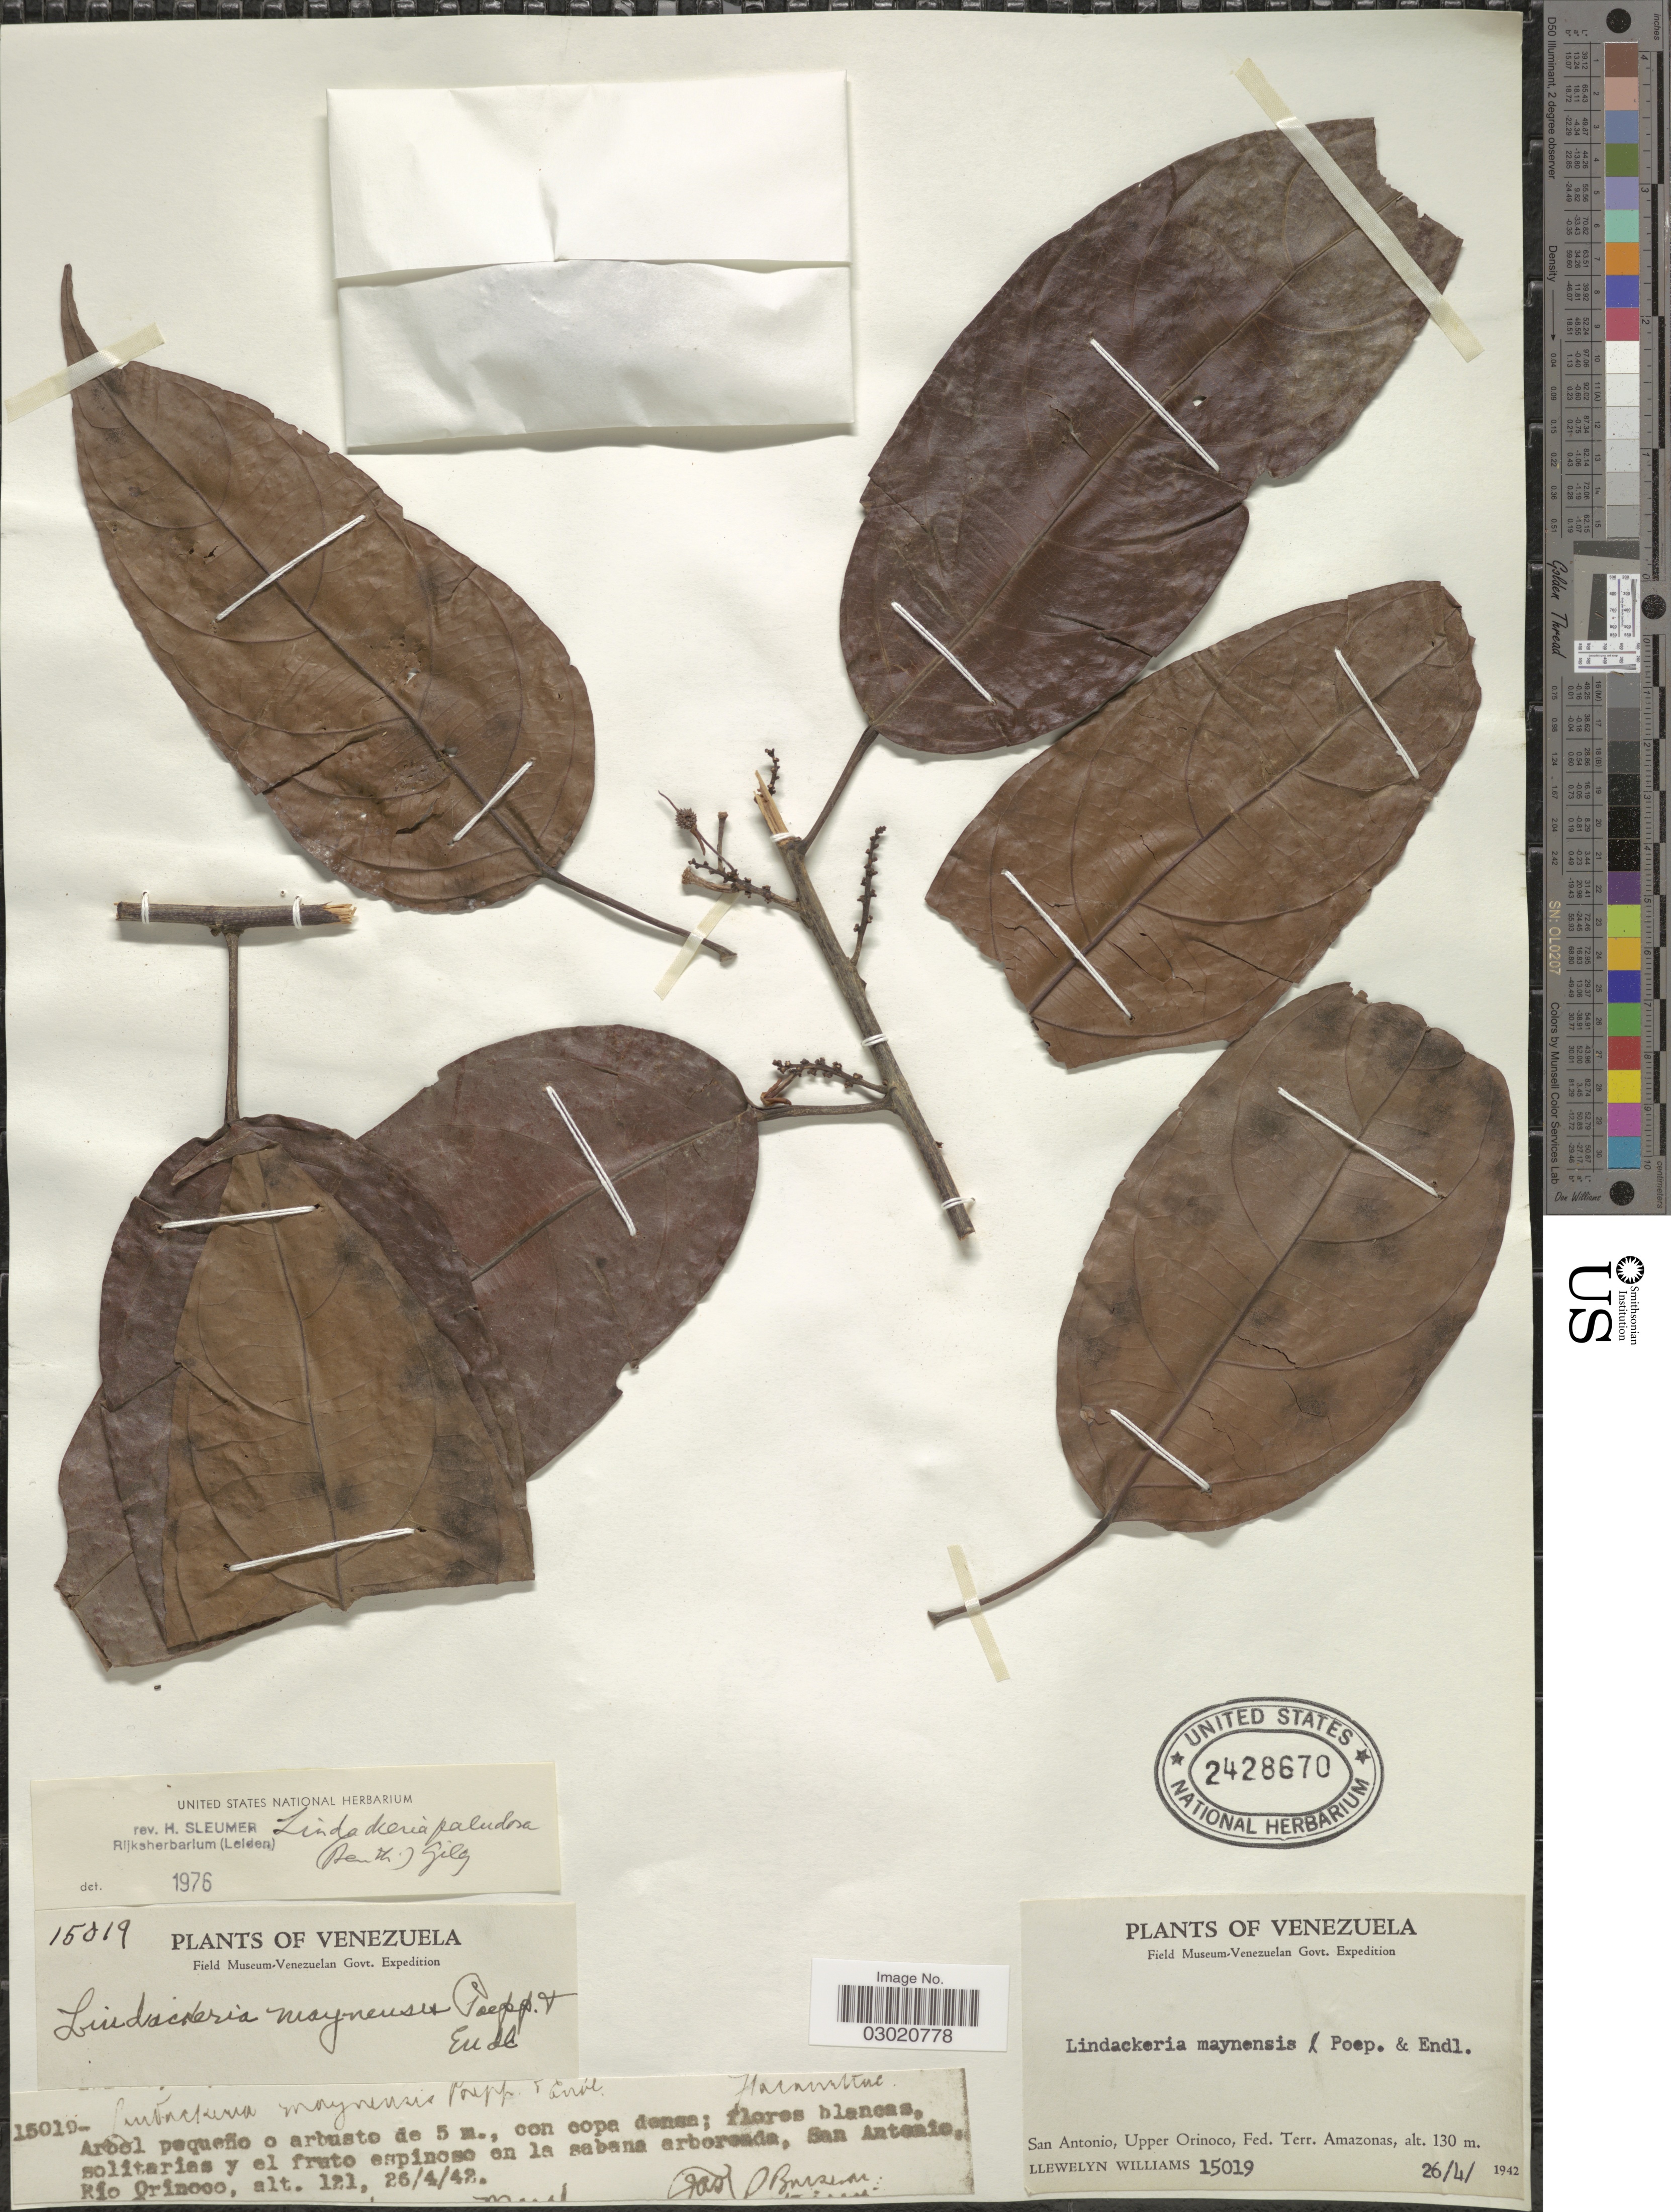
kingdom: Plantae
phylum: Tracheophyta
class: Magnoliopsida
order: Malpighiales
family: Achariaceae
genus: Lindackeria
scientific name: Lindackeria paludosa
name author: (Benth.) Gilg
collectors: Ll. Williams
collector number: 15019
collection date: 1942-04-26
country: Venezuela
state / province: Amazonas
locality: San Antonio, Upper Orinoco, Fed. Terr. Amazonas.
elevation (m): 121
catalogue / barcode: US 2428670